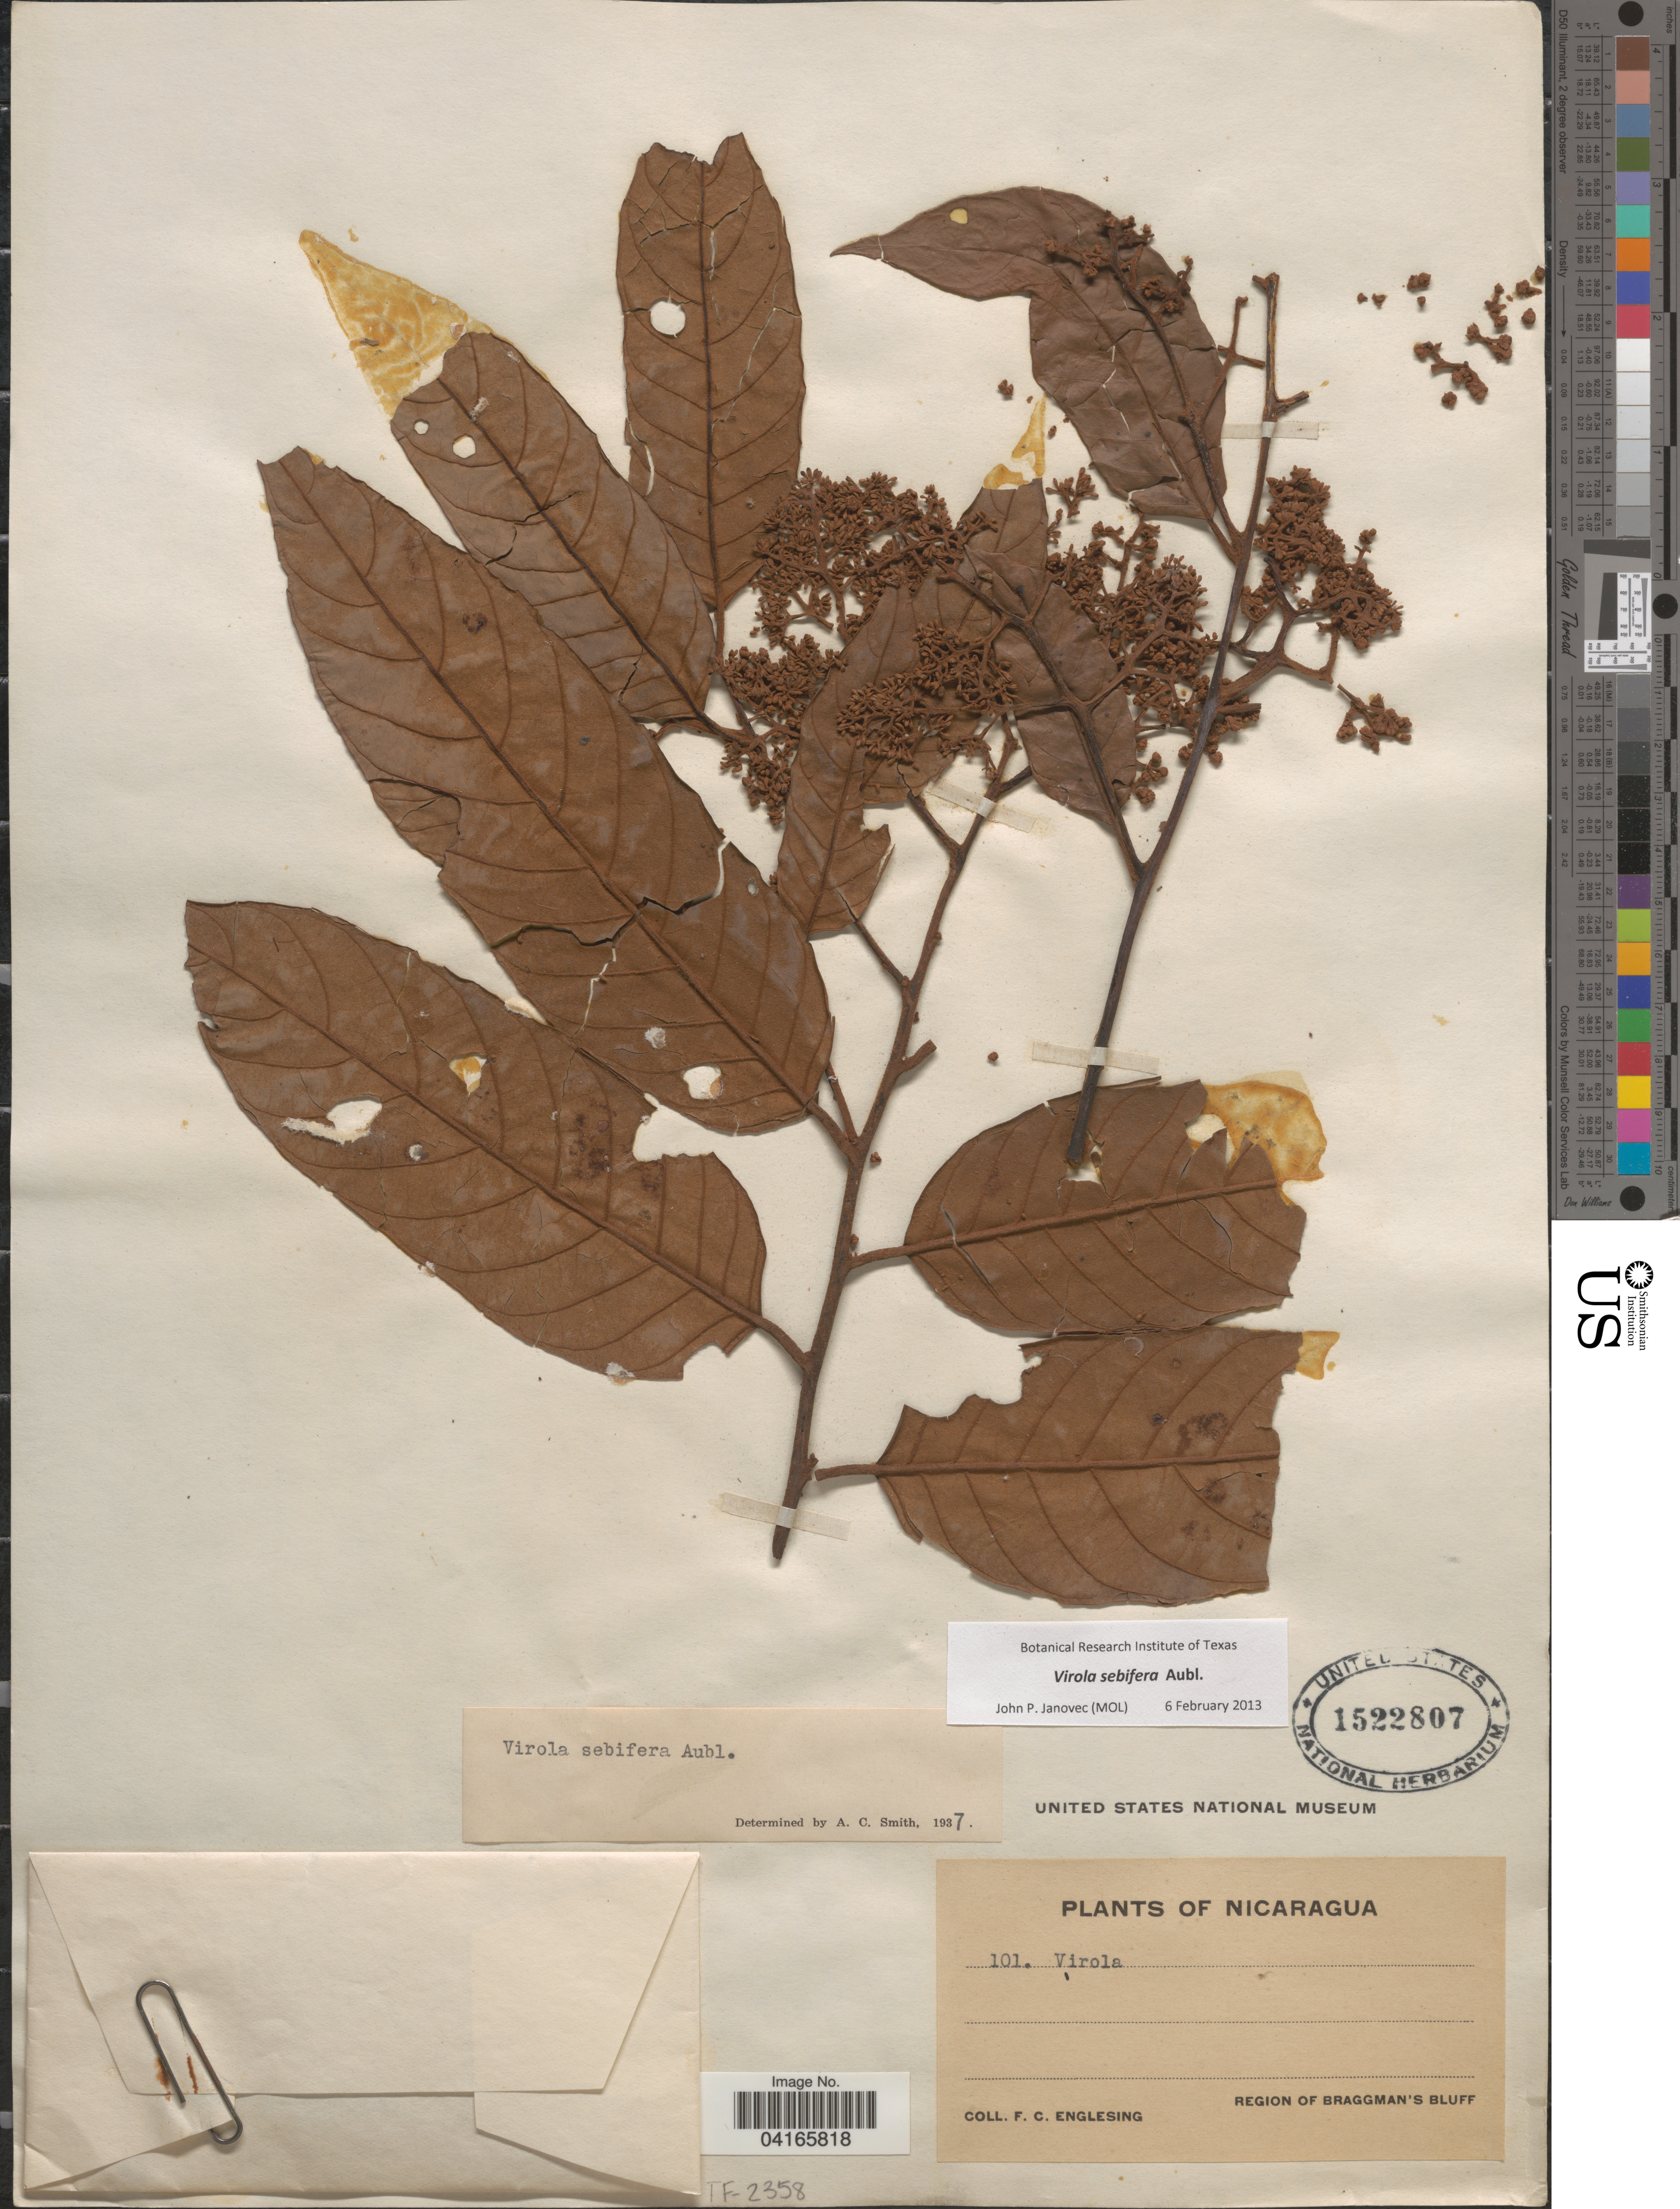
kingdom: Plantae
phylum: Tracheophyta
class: Magnoliopsida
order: Magnoliales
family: Myristicaceae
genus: Virola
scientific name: Virola sebifera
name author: Aubl.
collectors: F. Englesing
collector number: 101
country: Nicaragua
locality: Region of Braggman's Bluff.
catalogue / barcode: US 1522807